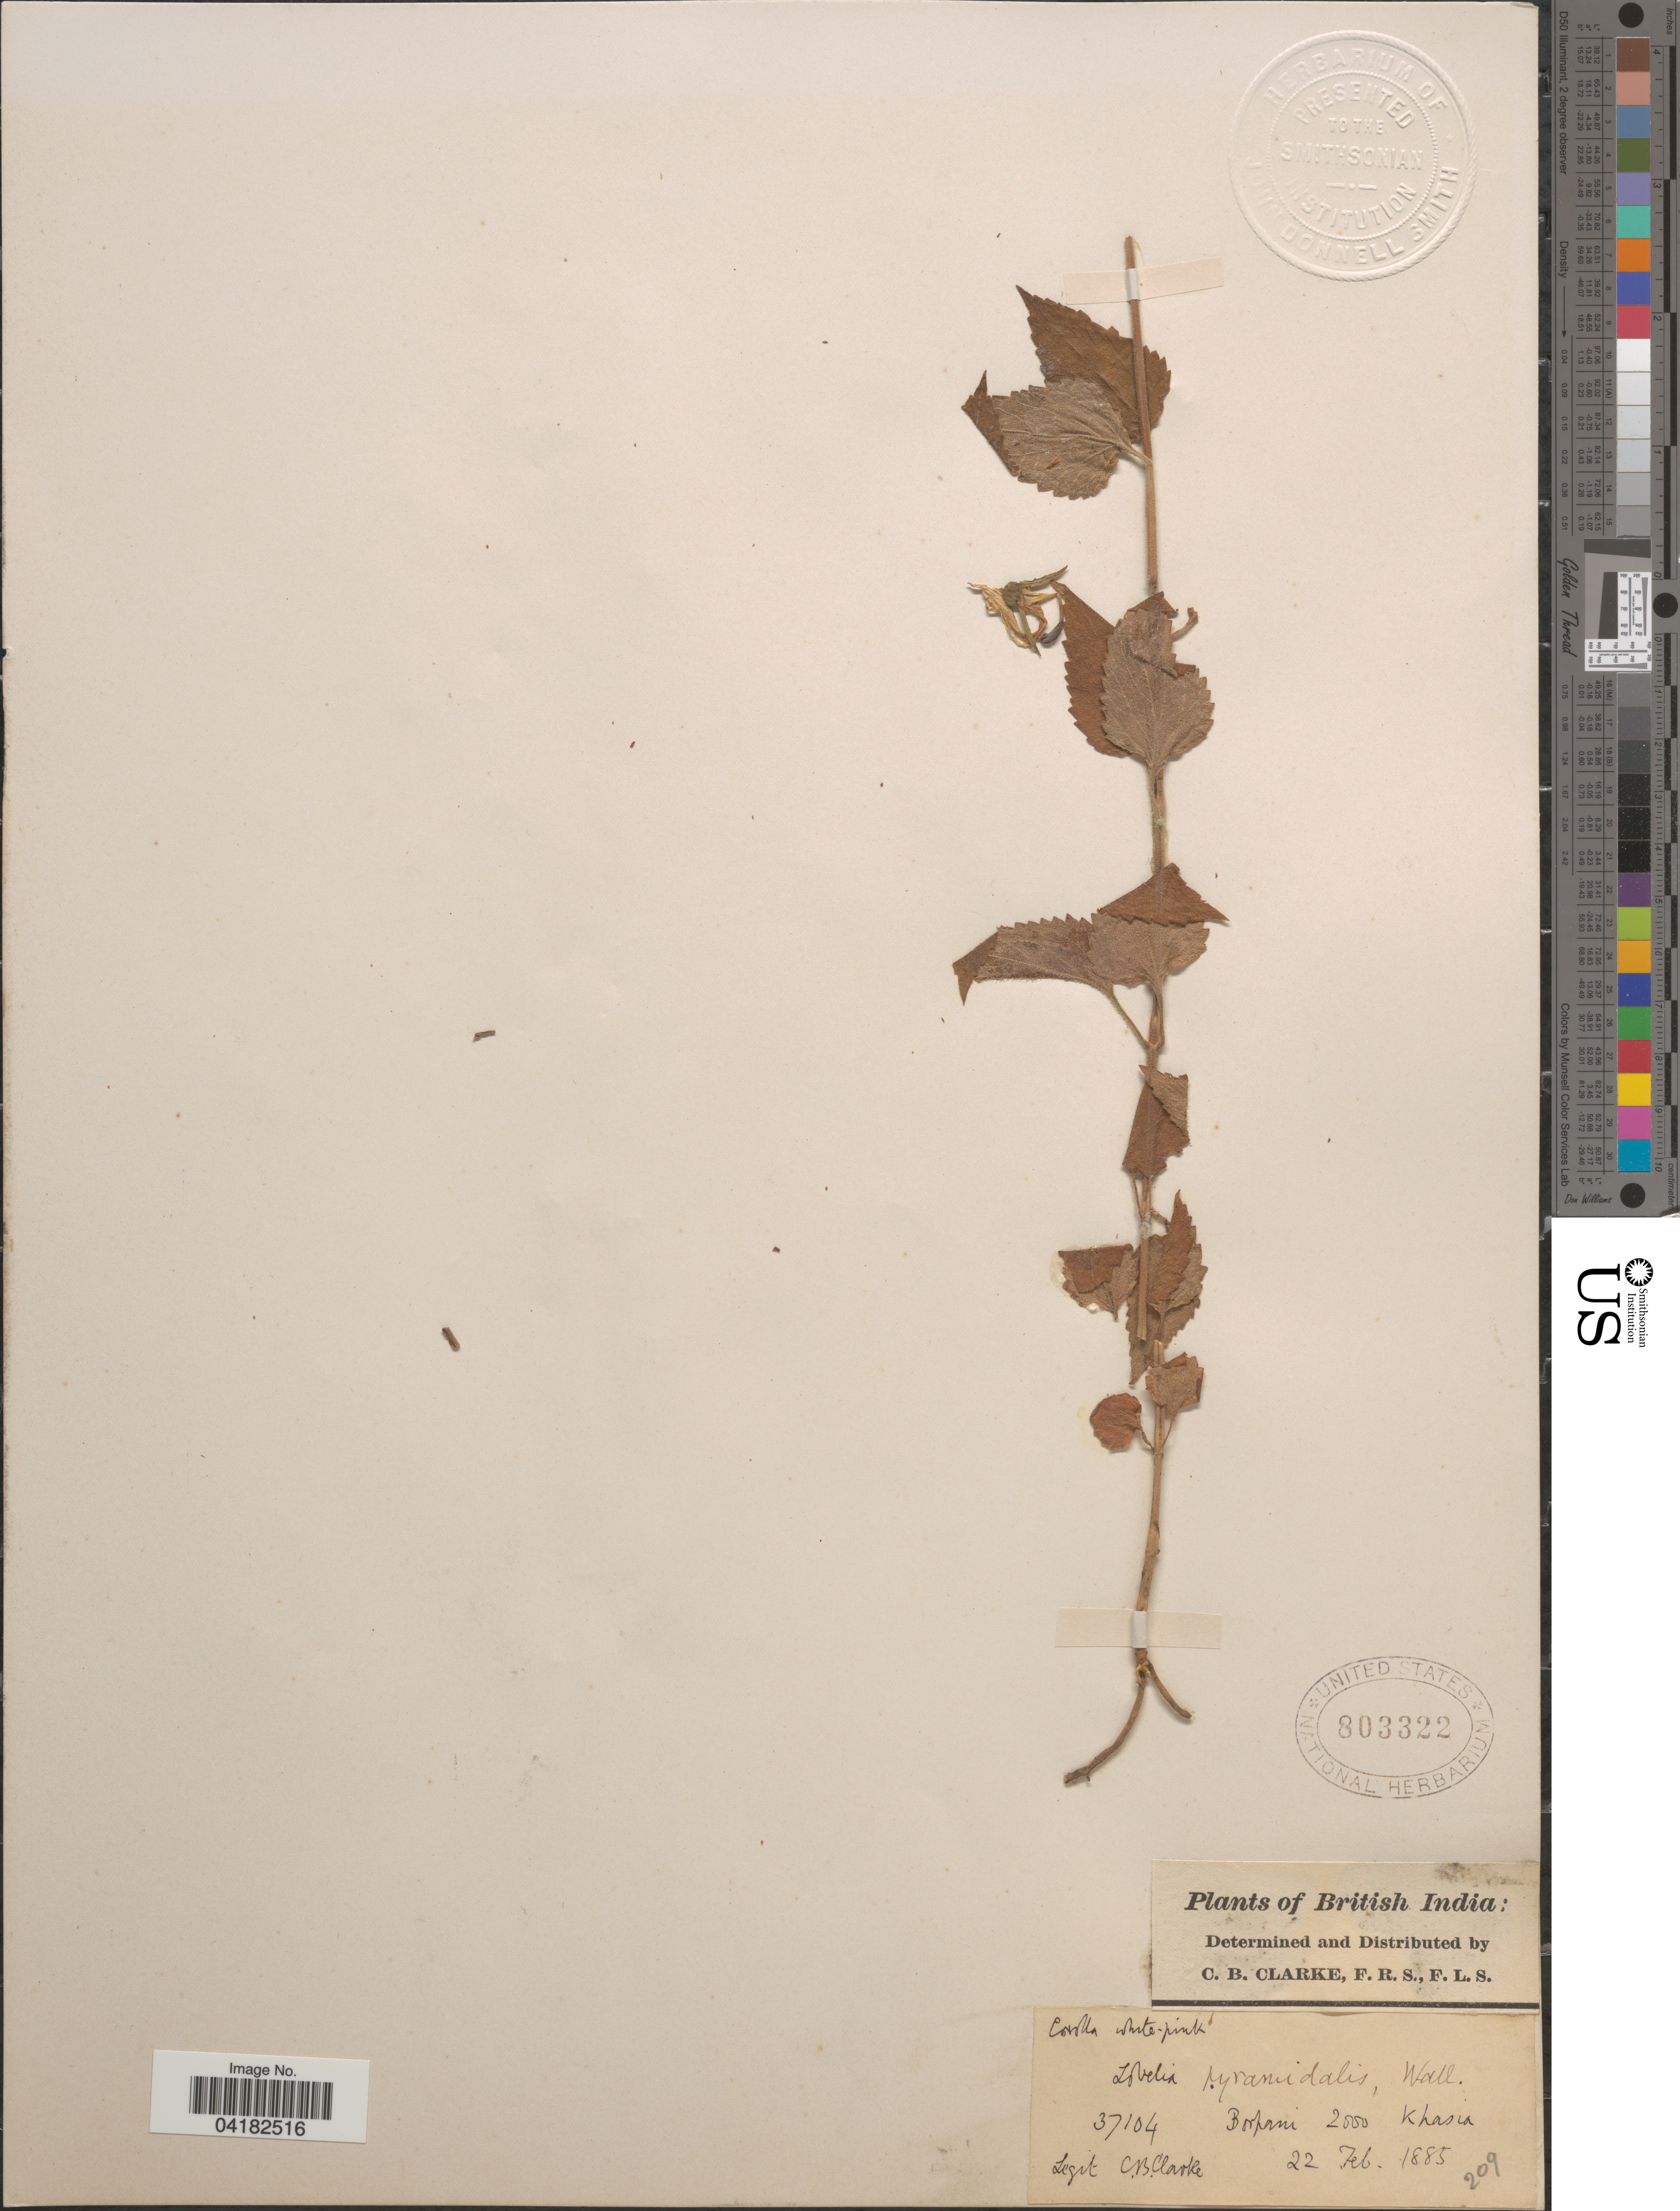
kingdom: Plantae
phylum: Tracheophyta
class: Magnoliopsida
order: Asterales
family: Campanulaceae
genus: Lobelia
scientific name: Lobelia pyramidalis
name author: Wall.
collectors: C. B. Clarke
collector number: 37104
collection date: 1885-02-22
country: India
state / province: Meghalaya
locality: Borpani. Khasi.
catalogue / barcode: US 803322